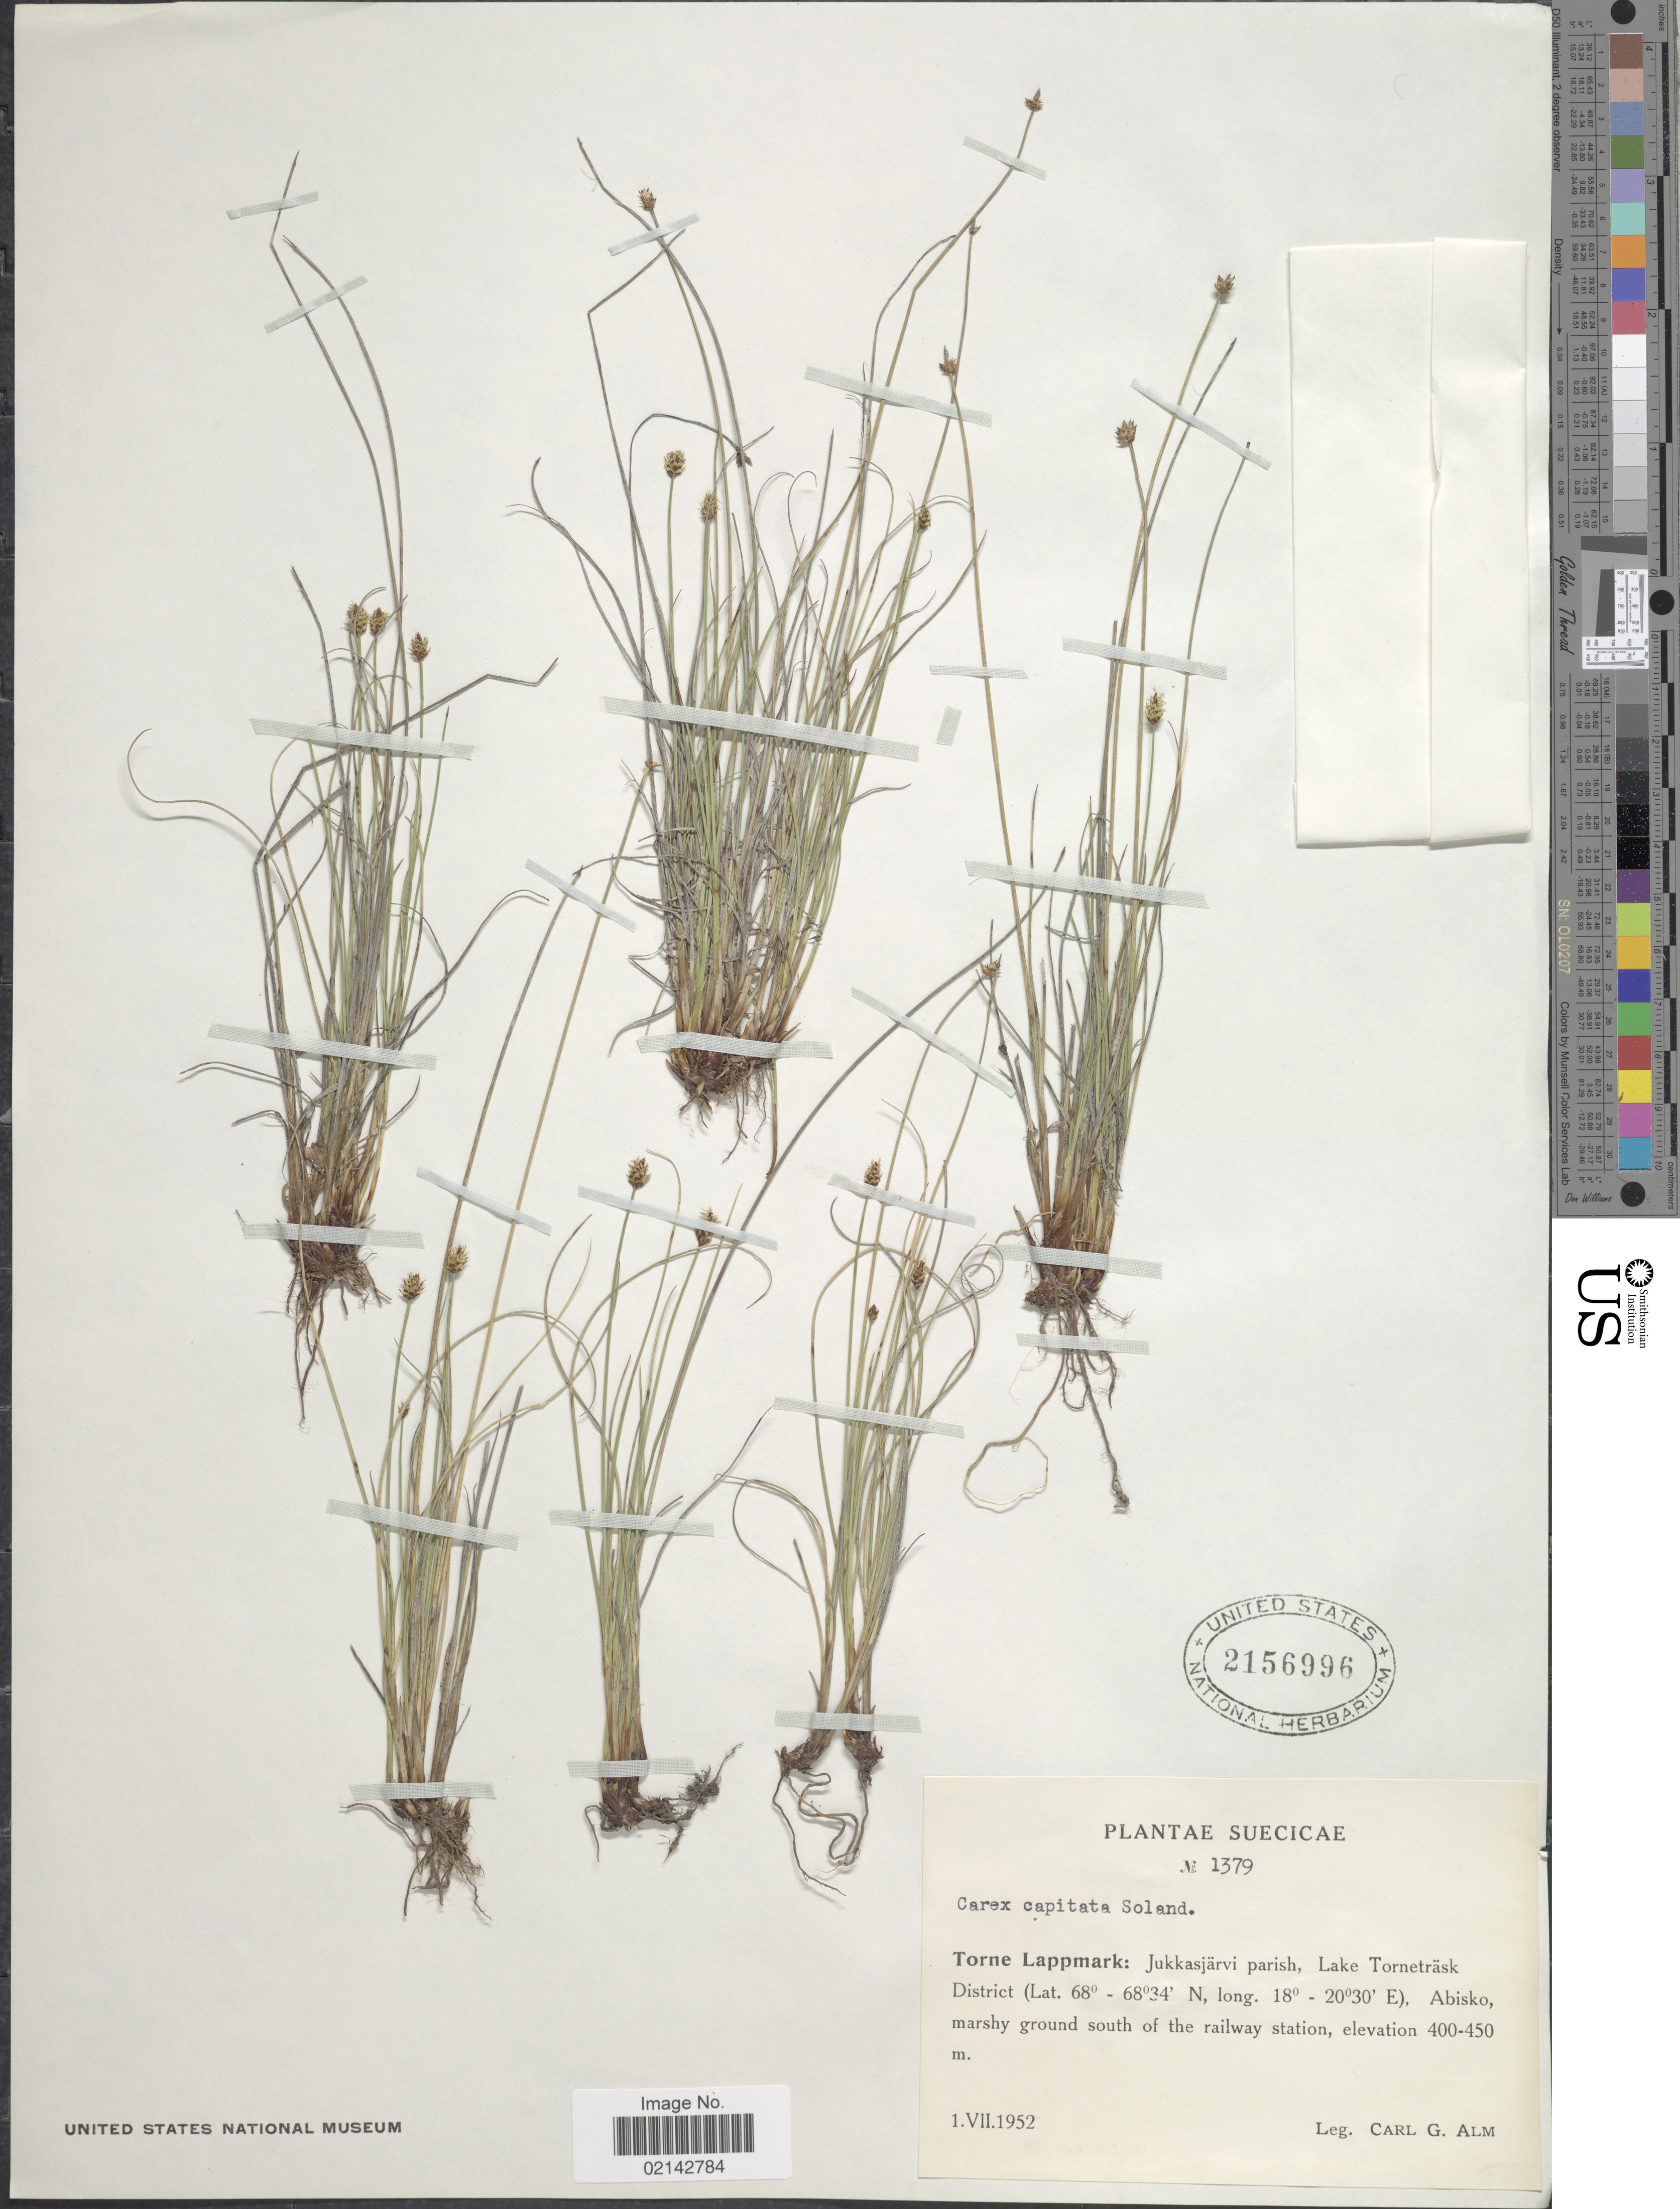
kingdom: Plantae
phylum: Tracheophyta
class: Liliopsida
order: Poales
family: Cyperaceae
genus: Carex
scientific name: Carex capitata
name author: L.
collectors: C. G. Alm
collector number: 1379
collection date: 1952-07-01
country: Sweden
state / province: Norrbotten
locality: Suecicae, torne Lappmark: Jukkasjarvi parish, Lake Tornetrask District, Abisko, marshy ground south of the railway station.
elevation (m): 400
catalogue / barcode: US 2156996